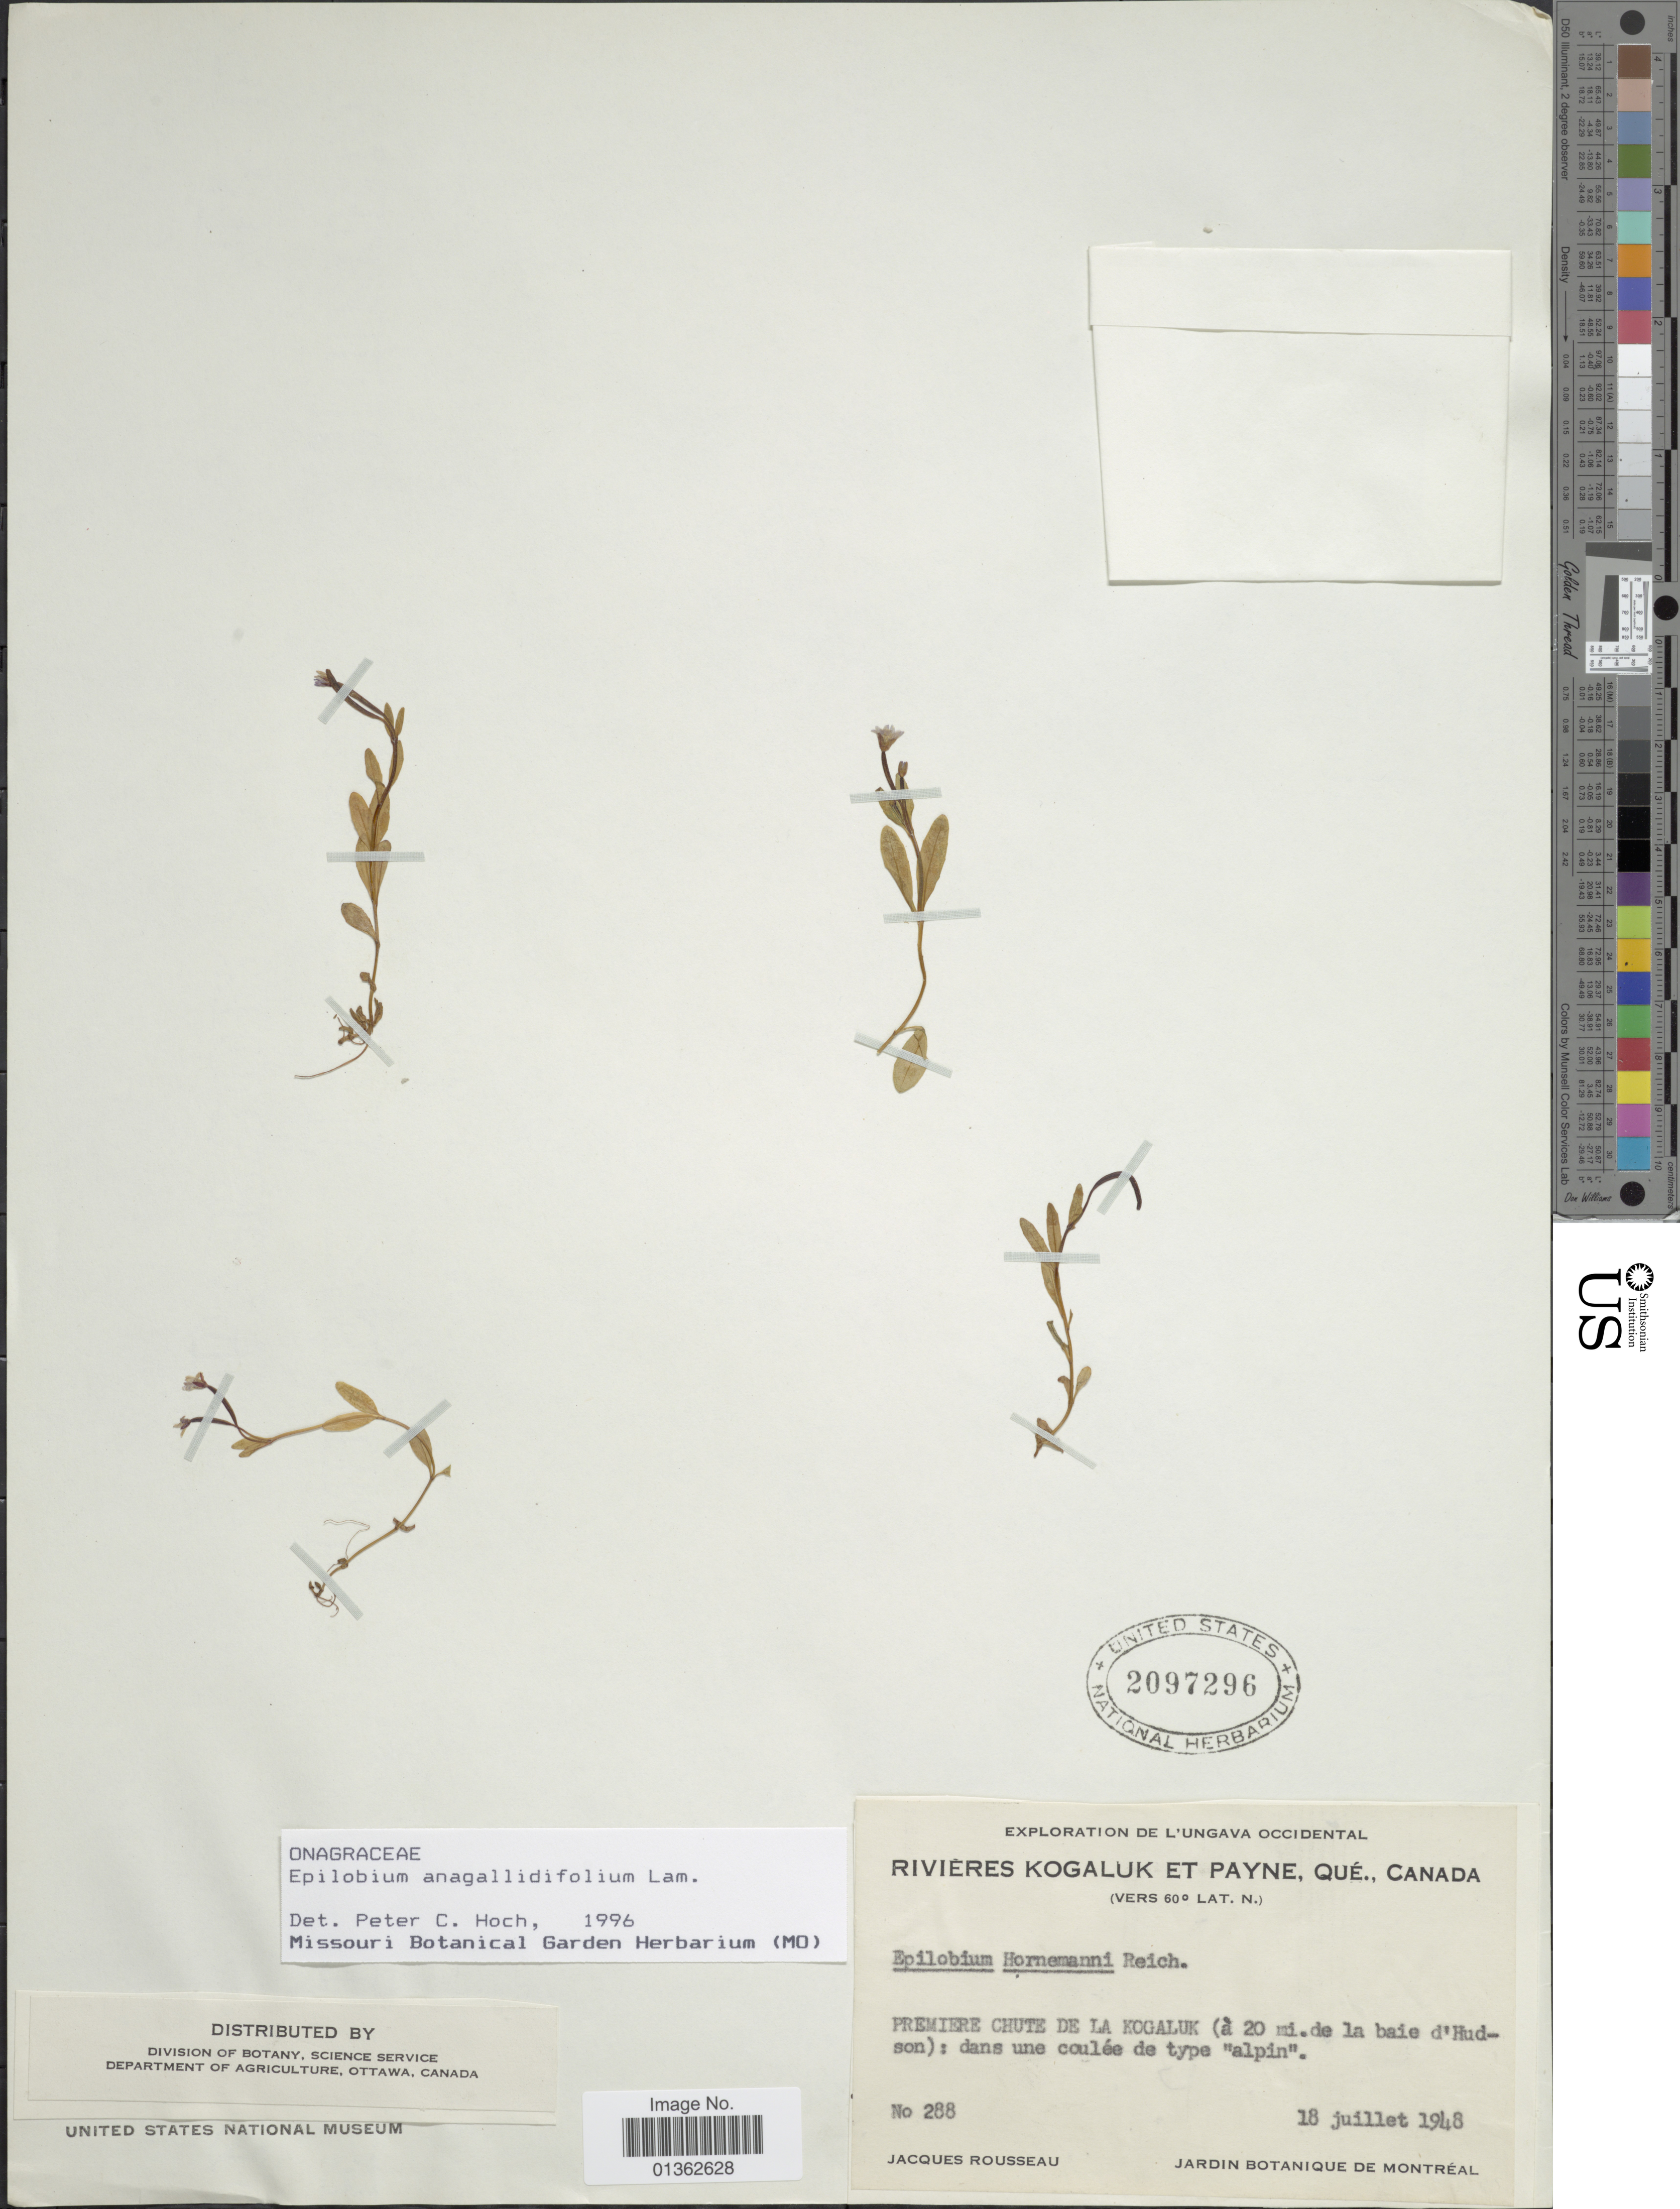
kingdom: Plantae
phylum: Tracheophyta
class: Magnoliopsida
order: Myrtales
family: Onagraceae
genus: Epilobium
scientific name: Epilobium anagallidifolium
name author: Lam.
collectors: J. Rousseau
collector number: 288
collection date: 1948-07-18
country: Canada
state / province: Quebec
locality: Rivières Kogaluk et Payne. Premiere Chute de la Kogaluk (à 20 mi. de la baie d'Hudson): dans une coulée de type "alpin".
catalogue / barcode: US 2097296